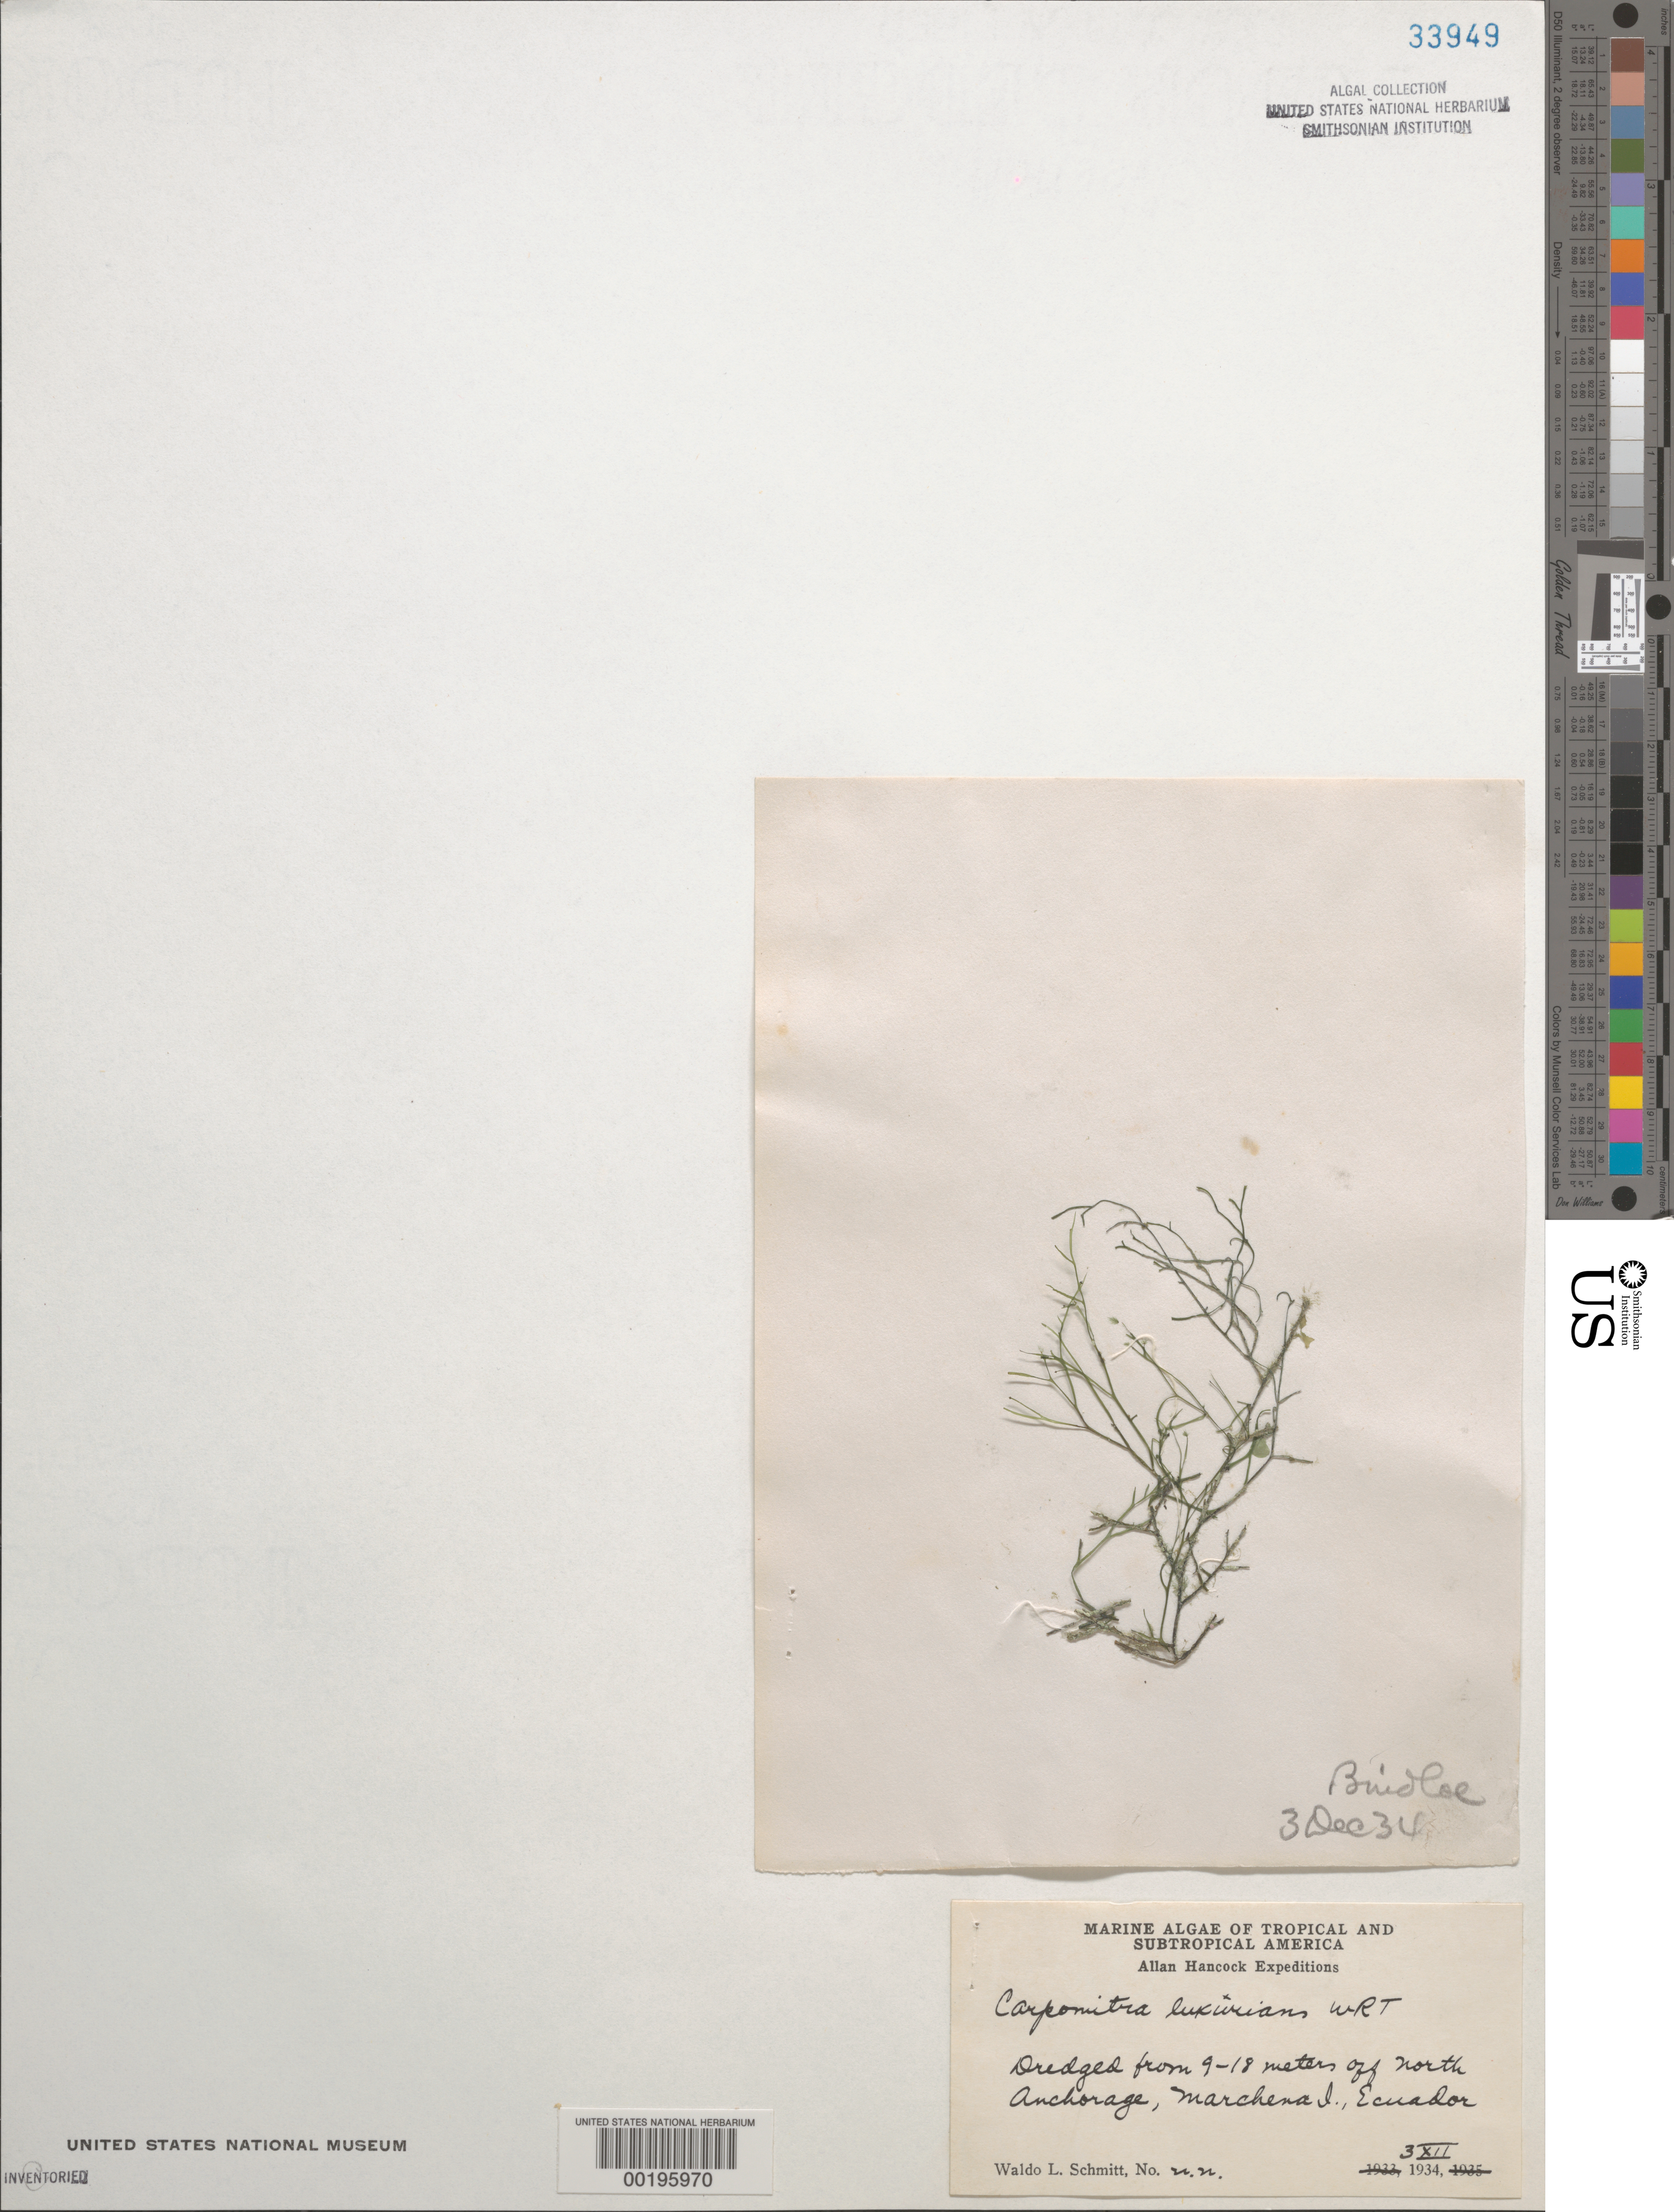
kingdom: Chromista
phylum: Ochrophyta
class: Phaeophyceae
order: Sporochnales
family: Sporochnaceae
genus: Carpomitra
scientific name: Carpomitra costata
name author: (Stackh.) Batters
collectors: W. L. Schmitt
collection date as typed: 03 Dec 1934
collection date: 1934-12-03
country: Ecuador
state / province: Colón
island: Marchena [Bindloe]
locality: Off North Anchorage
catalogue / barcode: US 33949